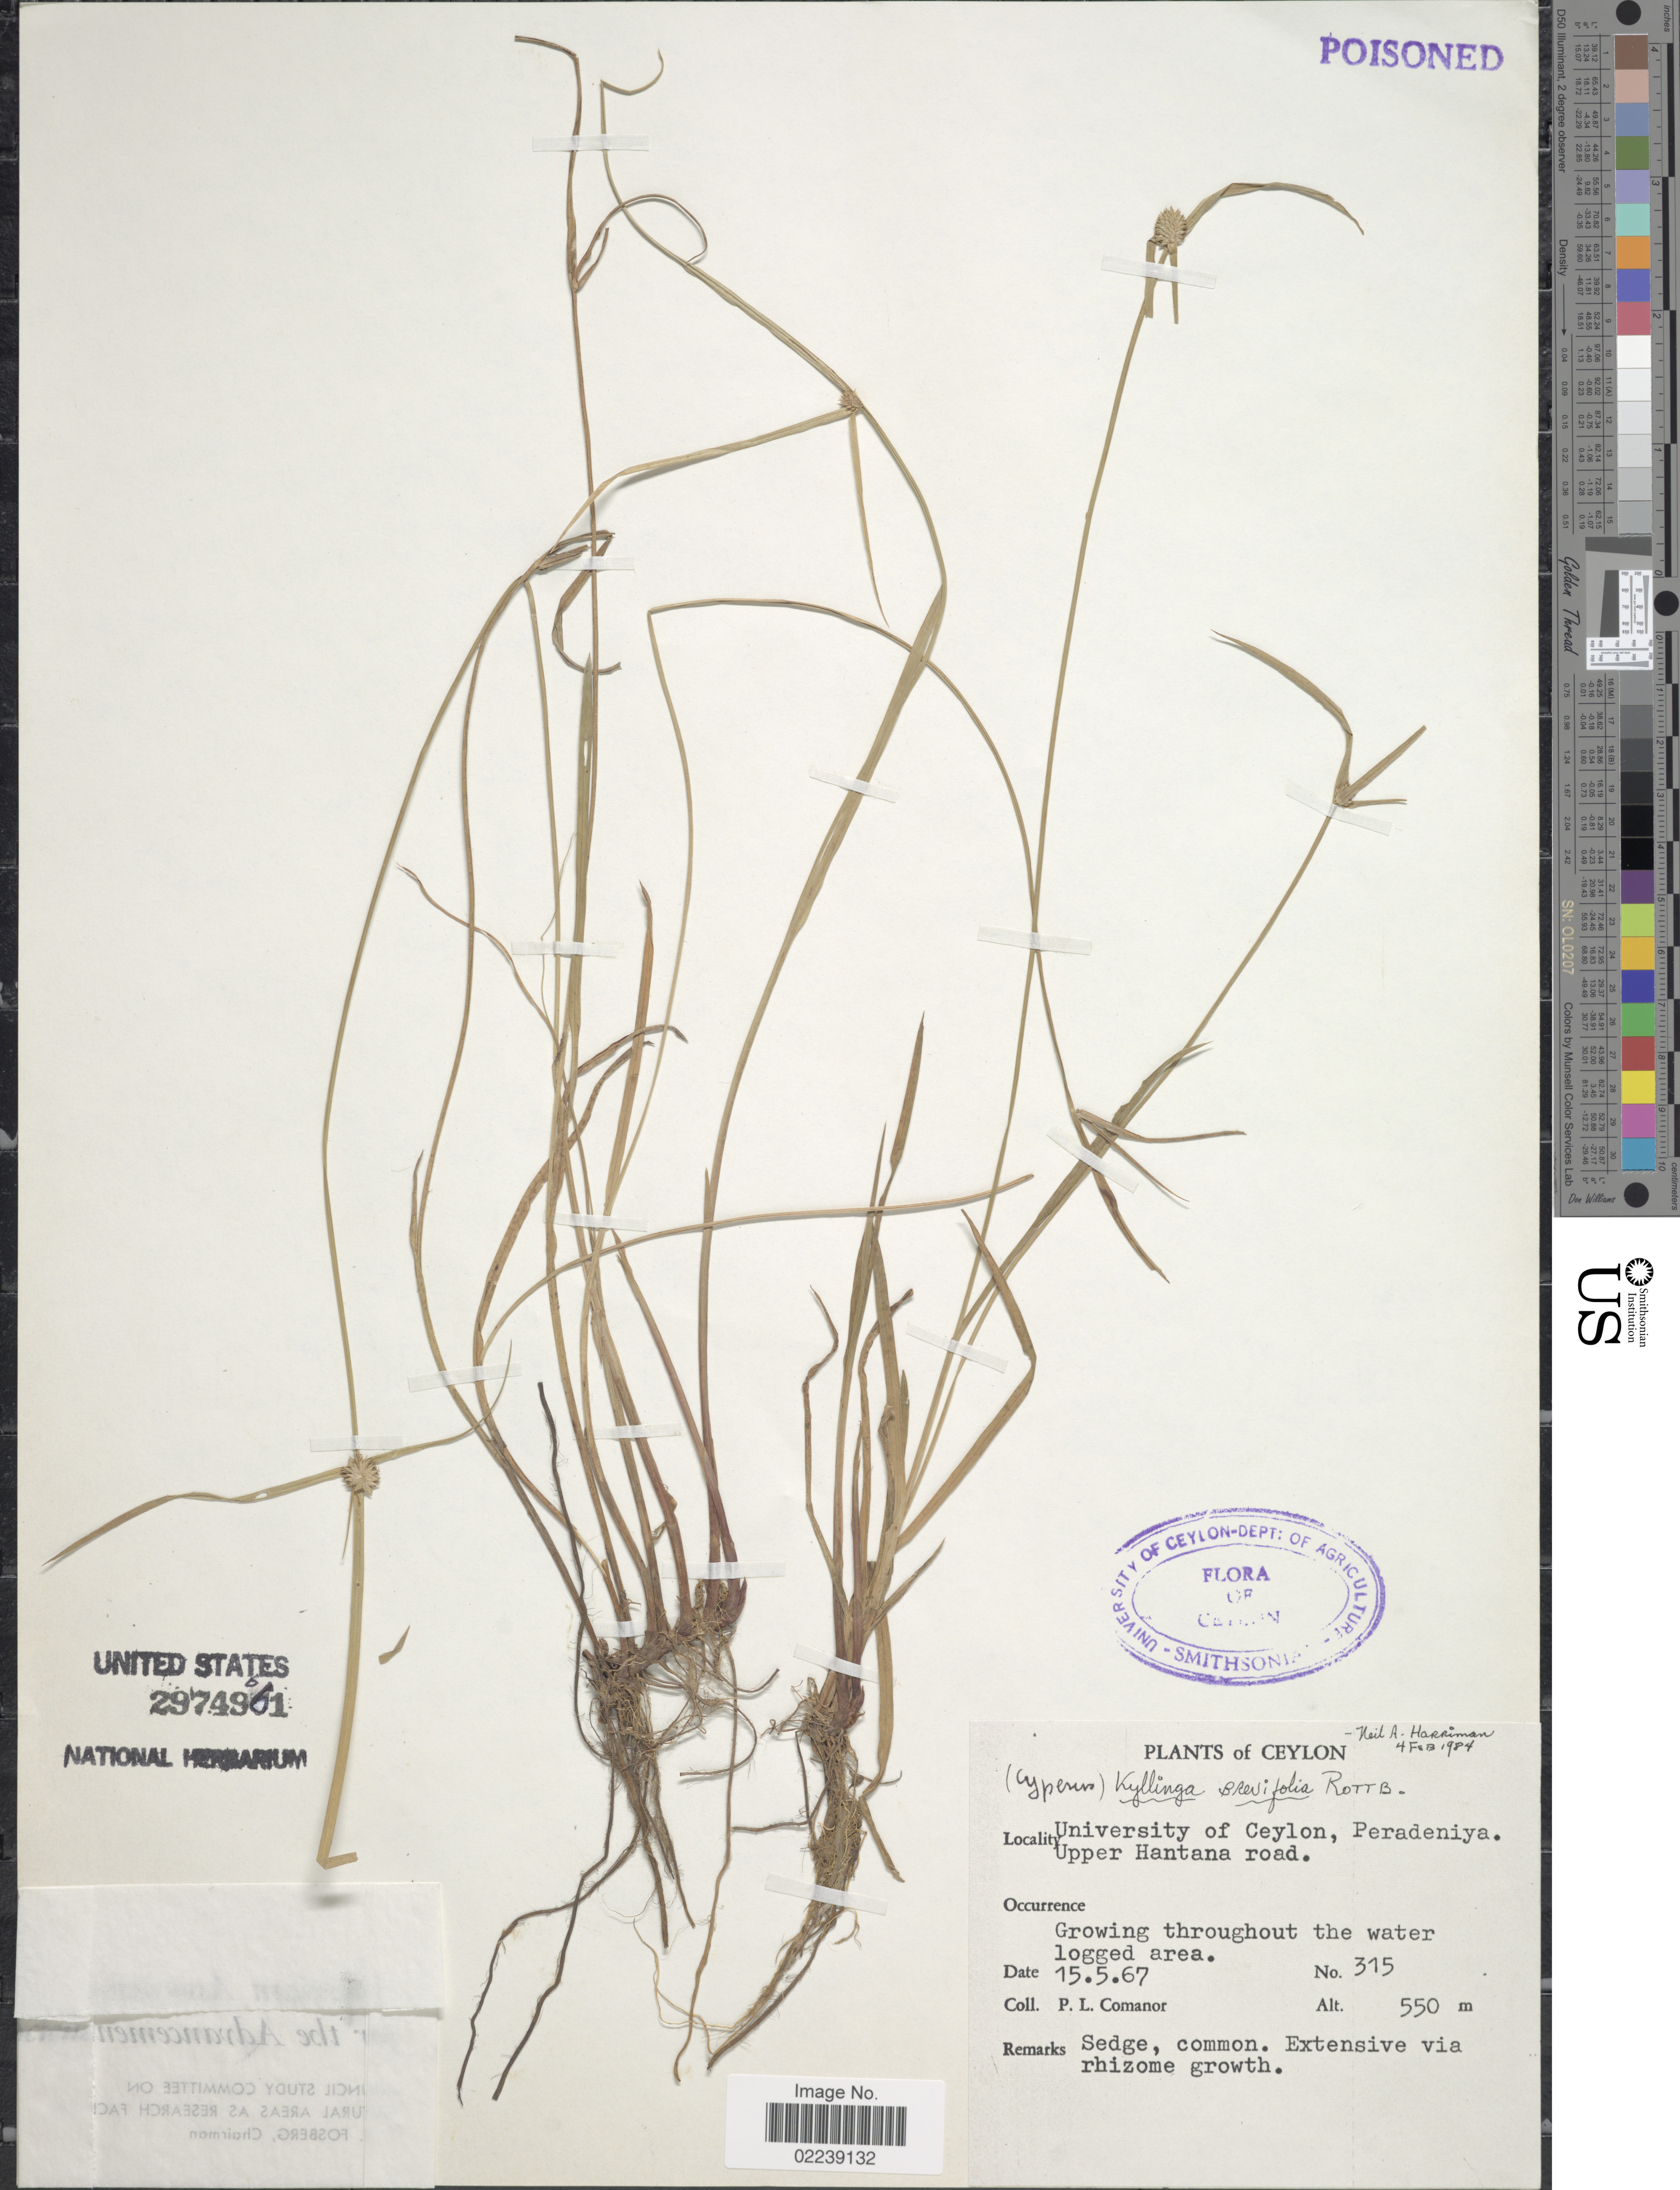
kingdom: Plantae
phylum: Tracheophyta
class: Liliopsida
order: Poales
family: Cyperaceae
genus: Cyperus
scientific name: Cyperus brevifolioides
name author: Thieret & Delahouss.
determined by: Strong, M. T., (US), Smithsonian Institution - National Museum of Natural History (UNITED STATES)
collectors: P. Comanor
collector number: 315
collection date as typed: Transcribed d/m/y: 15/5/67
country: Sri Lanka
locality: Ceylon. University of Caylon, Peradeniya. Upper Hantana Road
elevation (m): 550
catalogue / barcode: US 2974961